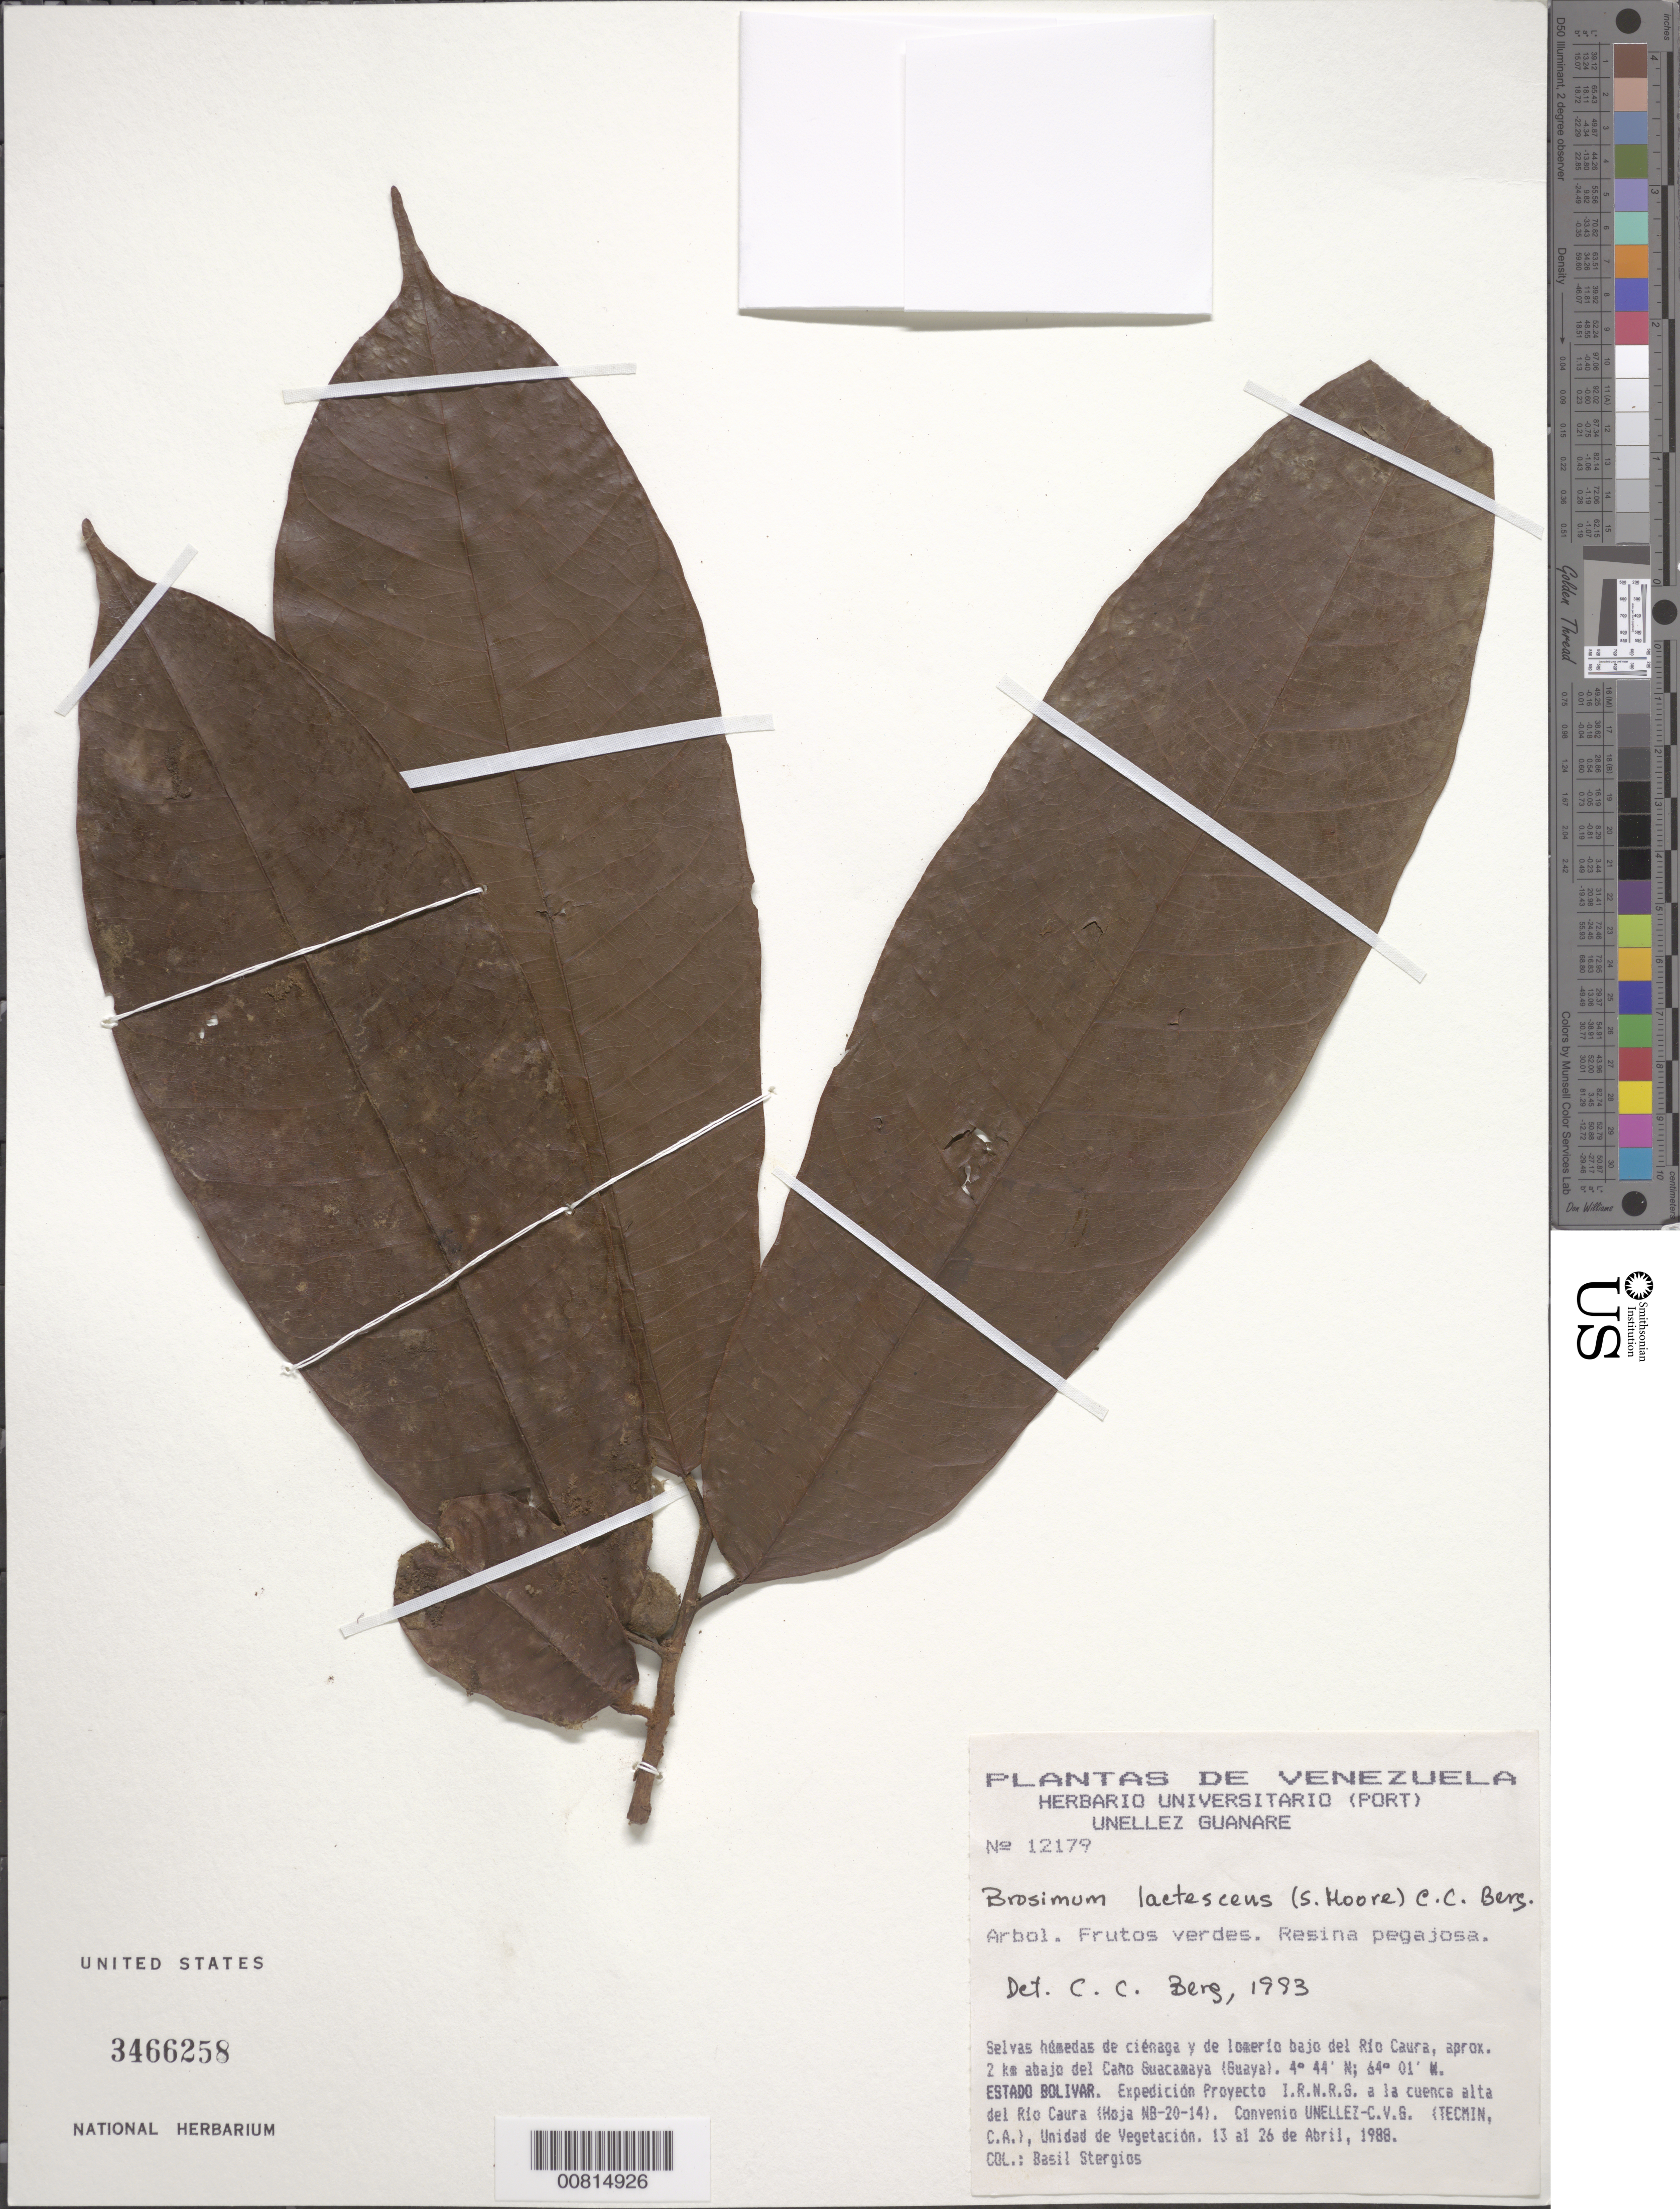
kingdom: Plantae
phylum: Tracheophyta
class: Magnoliopsida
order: Rosales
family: Moraceae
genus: Brosimum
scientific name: Brosimum lactescens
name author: (S. Moore) C.C. Berg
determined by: Berg, C. C.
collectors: B. G. Stergios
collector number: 12179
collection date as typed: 13-Apr-88 to 26-Apr-88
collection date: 1988-04-13/1988-04-26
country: Venezuela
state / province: Bolívar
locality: Río Caura, 2 km del Caño Guacamaya (Guaya)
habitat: Selvas húmedas de cienaga y de lomerio bajo del río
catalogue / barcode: US 3466258